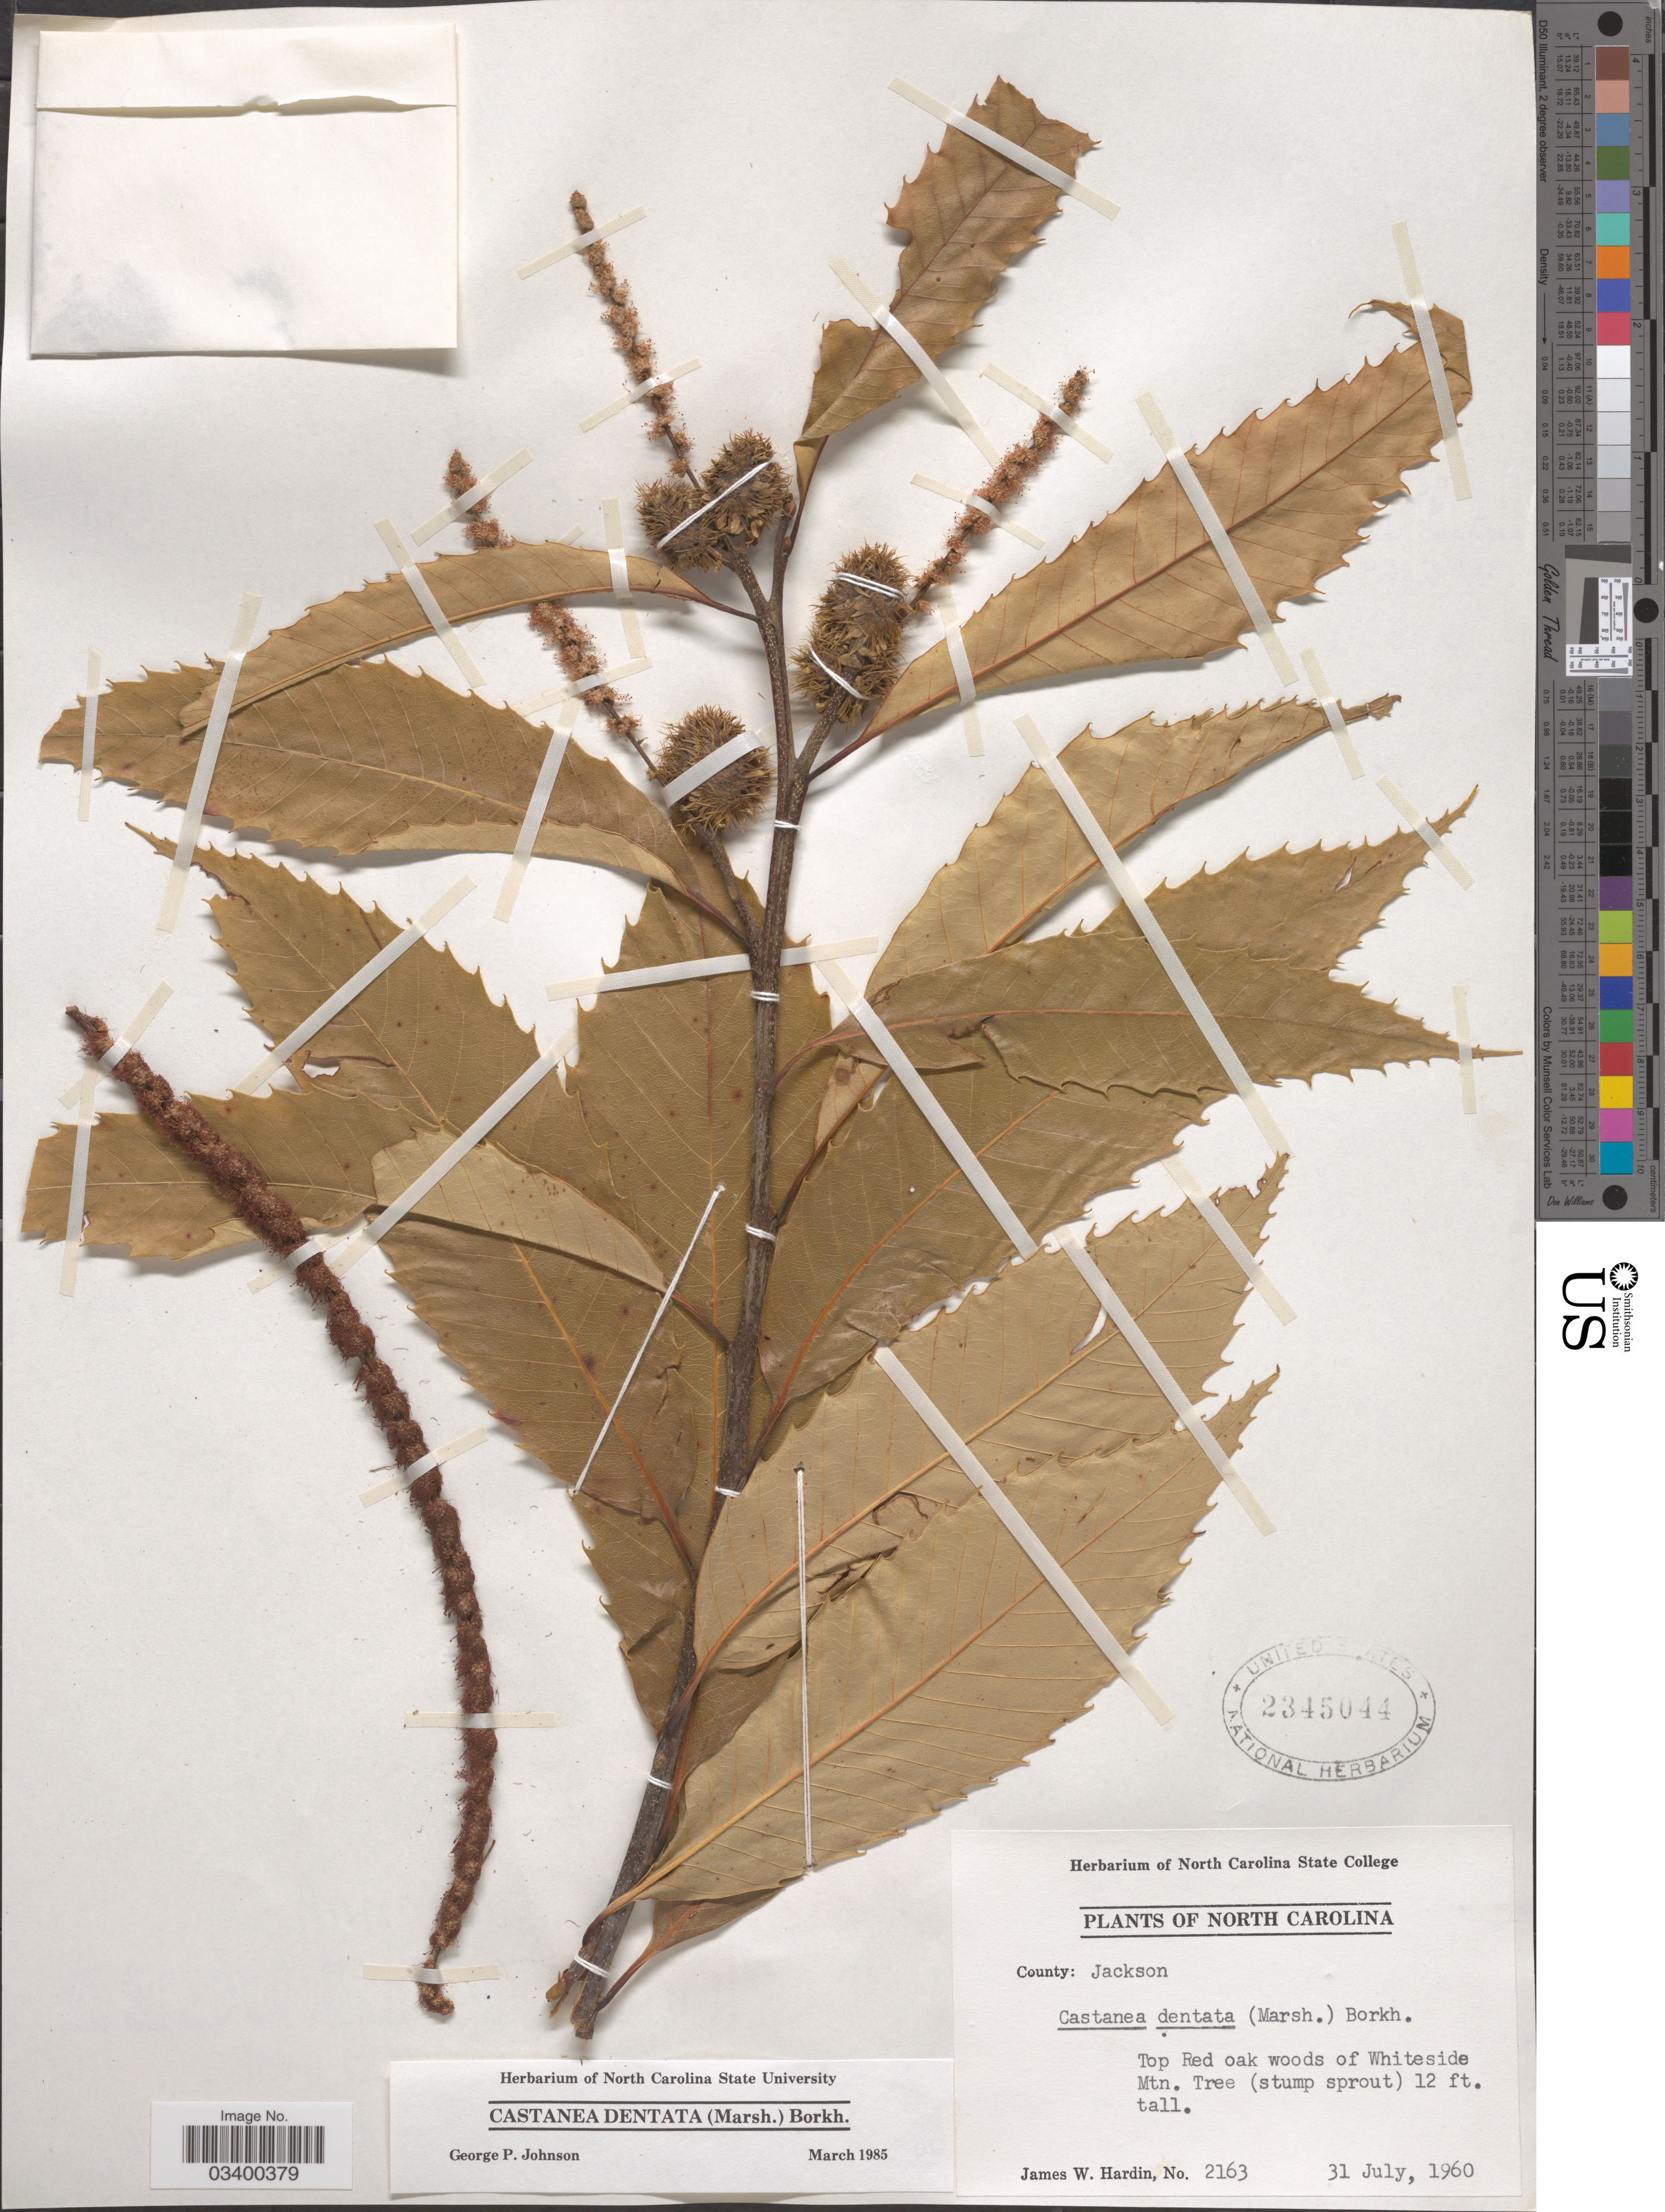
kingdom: Plantae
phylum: Tracheophyta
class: Magnoliopsida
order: Fagales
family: Fagaceae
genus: Castanea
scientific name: Castanea dentata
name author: (Marshall) Borkh.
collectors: J. W. Hardin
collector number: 2163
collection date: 1960-07-31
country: United States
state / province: North Carolina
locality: County: Jackson. Top Red oak woods of Whiteside Mtn.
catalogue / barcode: US 2345044